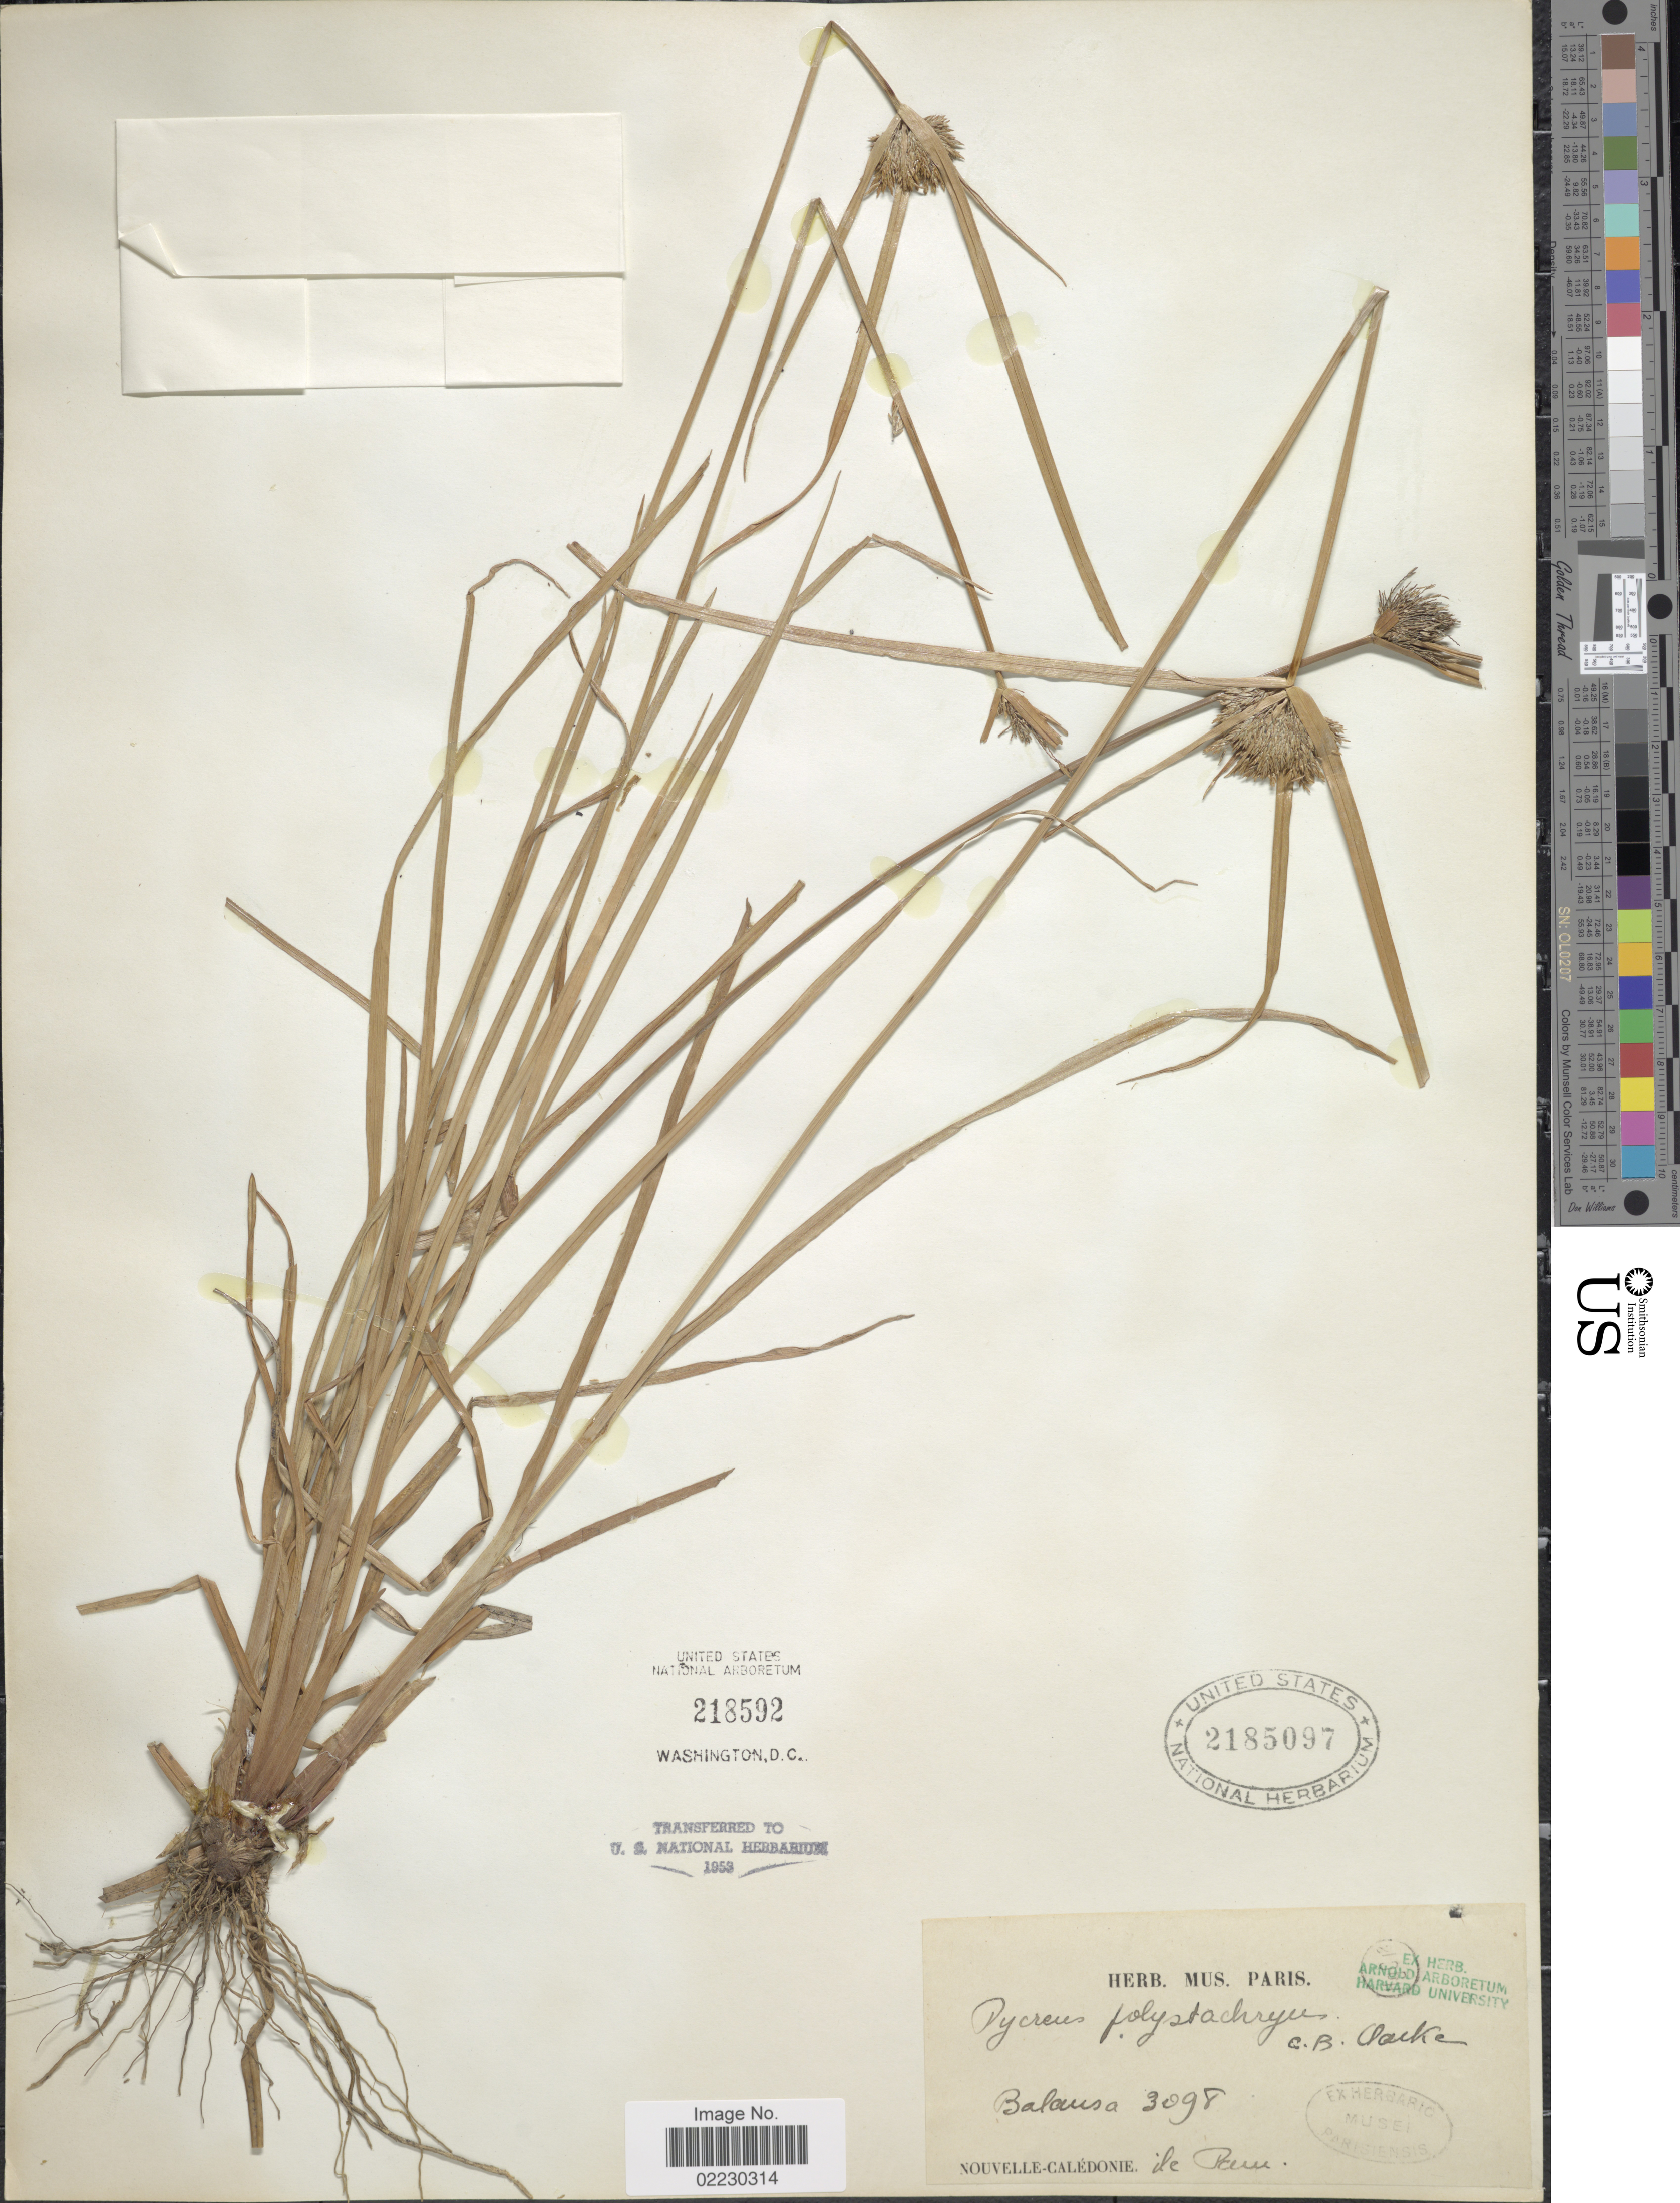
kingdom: Plantae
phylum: Tracheophyta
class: Liliopsida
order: Poales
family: Cyperaceae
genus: Cyperus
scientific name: Cyperus polystachyos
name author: Rottb.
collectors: -. Balansa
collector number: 3098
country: New Caledonia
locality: Ile Paun [interpreted]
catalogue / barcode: US 2185097